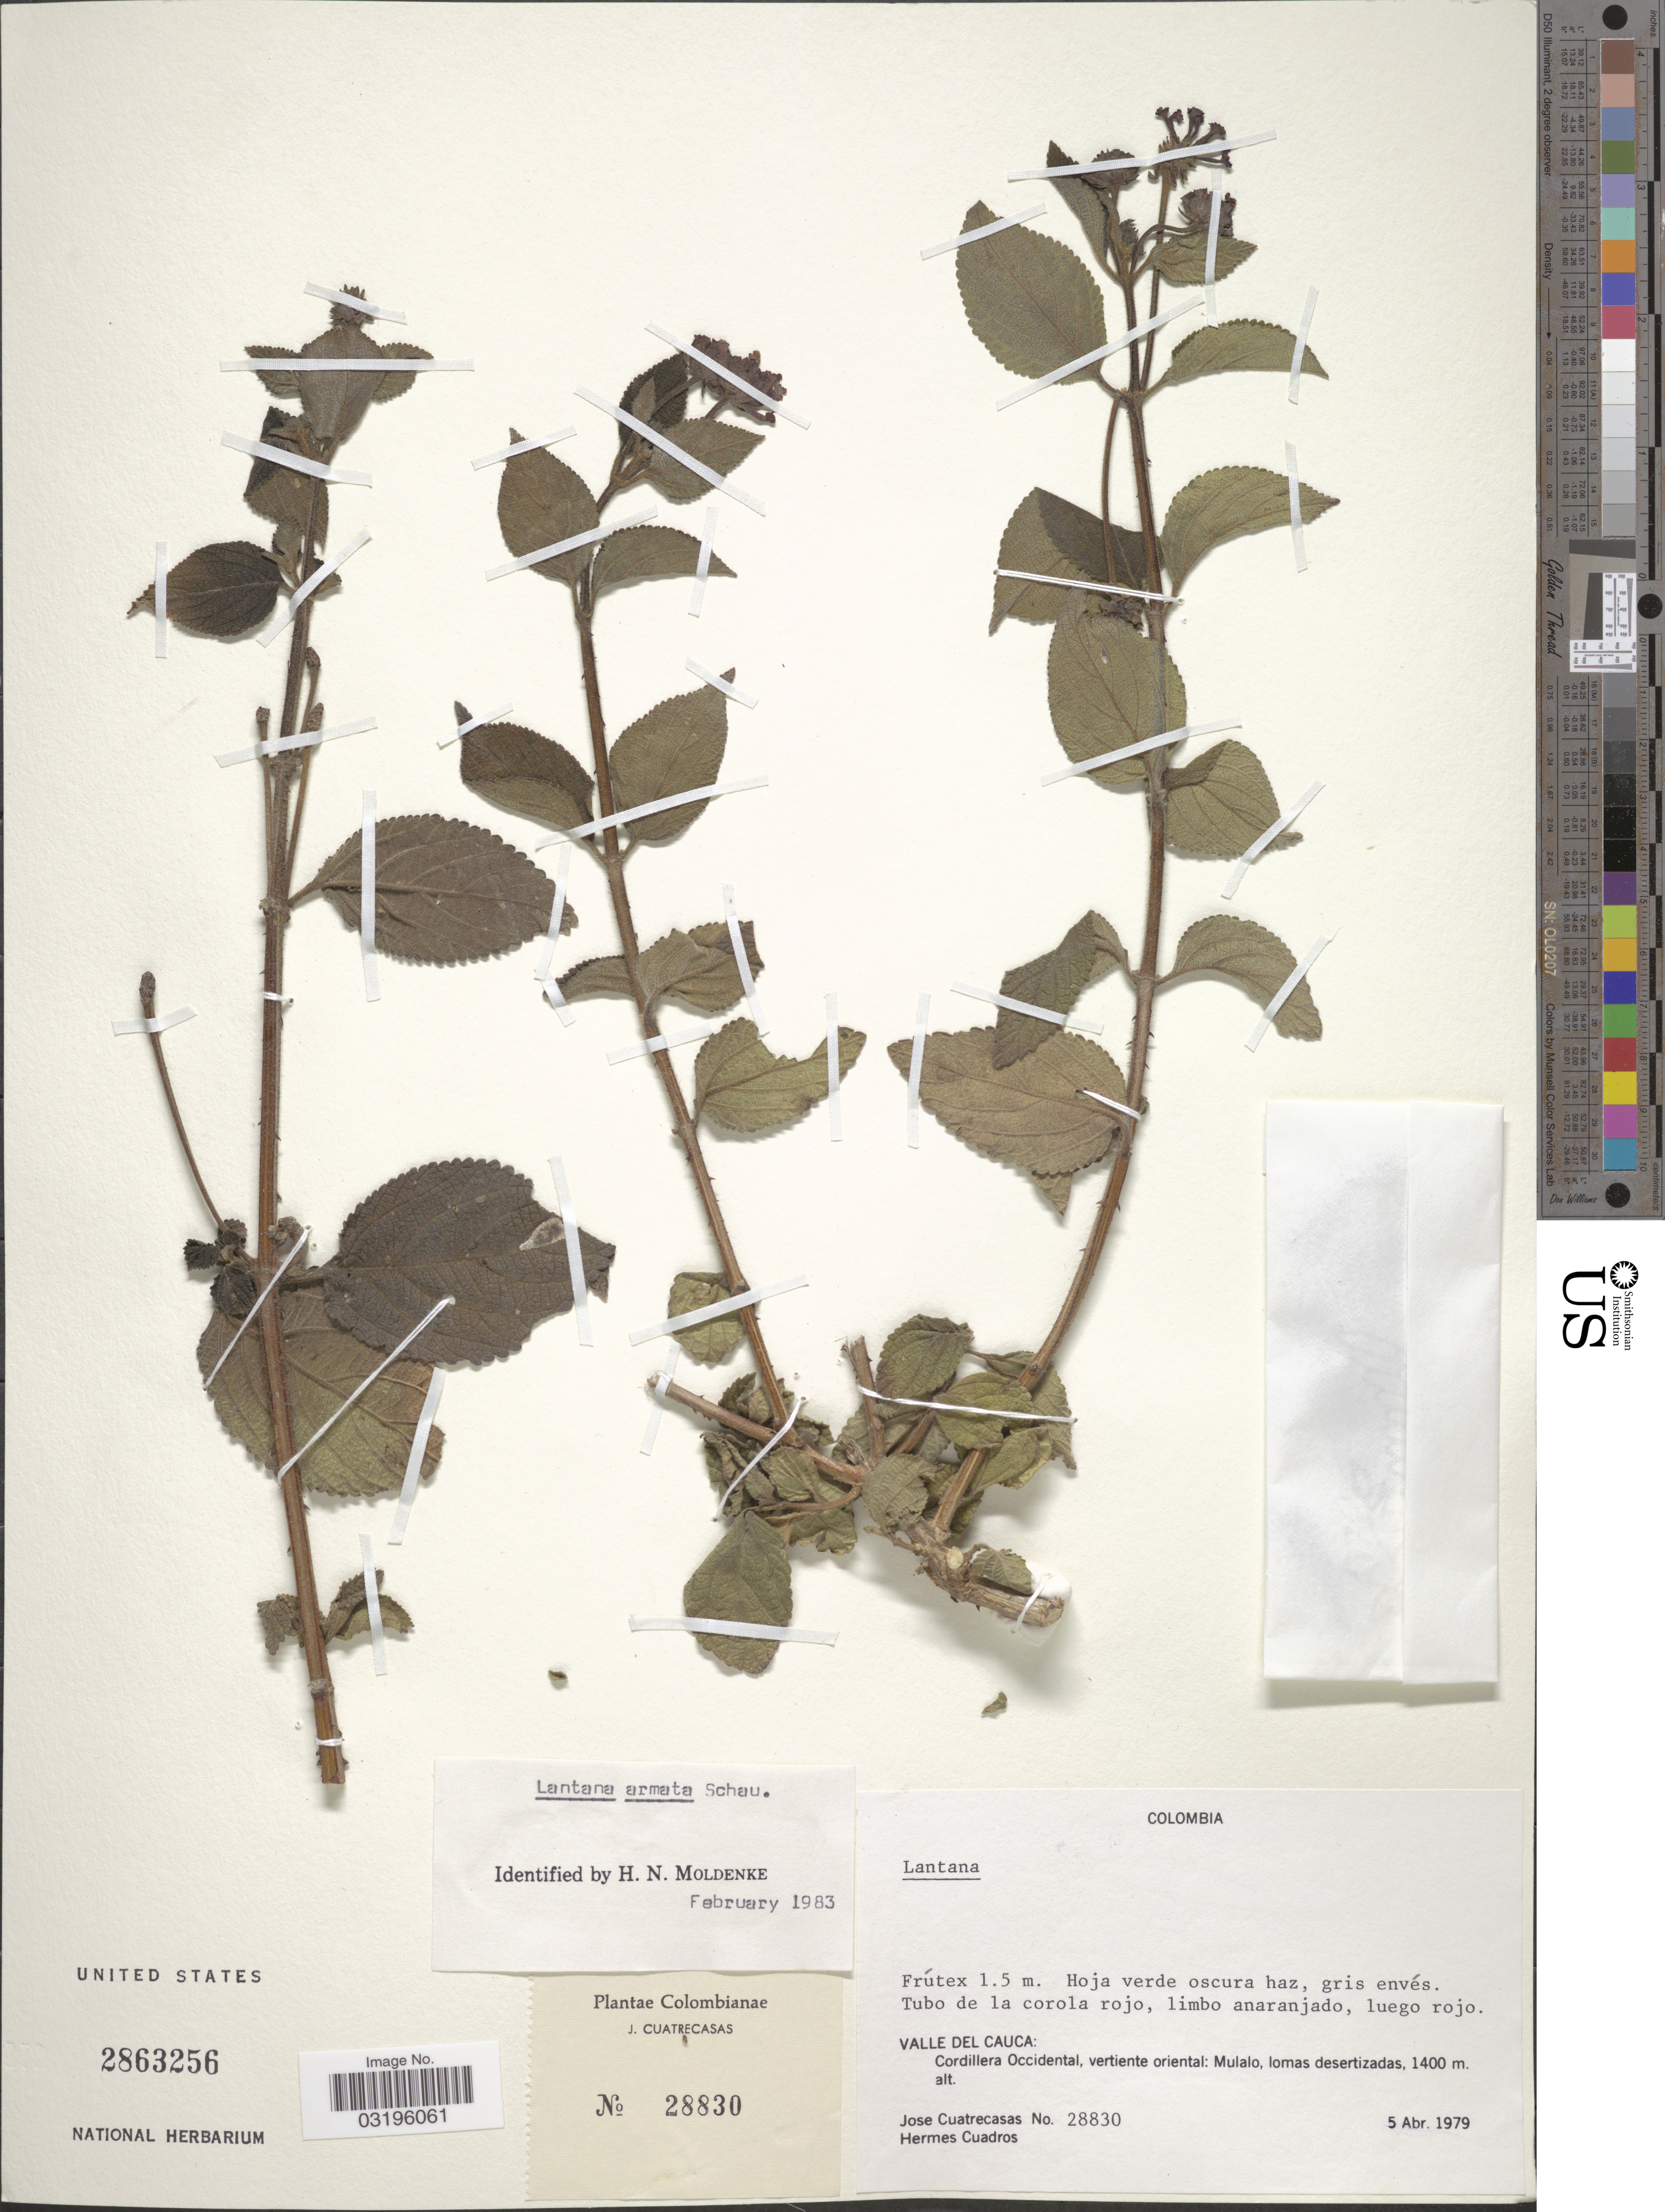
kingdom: Plantae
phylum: Tracheophyta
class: Magnoliopsida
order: Lamiales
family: Verbenaceae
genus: Lantana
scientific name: Lantana x armata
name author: Schauer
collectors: J. Cuatrecasas & H. Cuadros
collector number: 28830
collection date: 1979-04-05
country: Colombia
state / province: Valle del Cauca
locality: Cordillera Occidental, vertiente oriental: Mulalo, lomas desertizadas.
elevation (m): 1400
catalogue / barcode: US 2863256